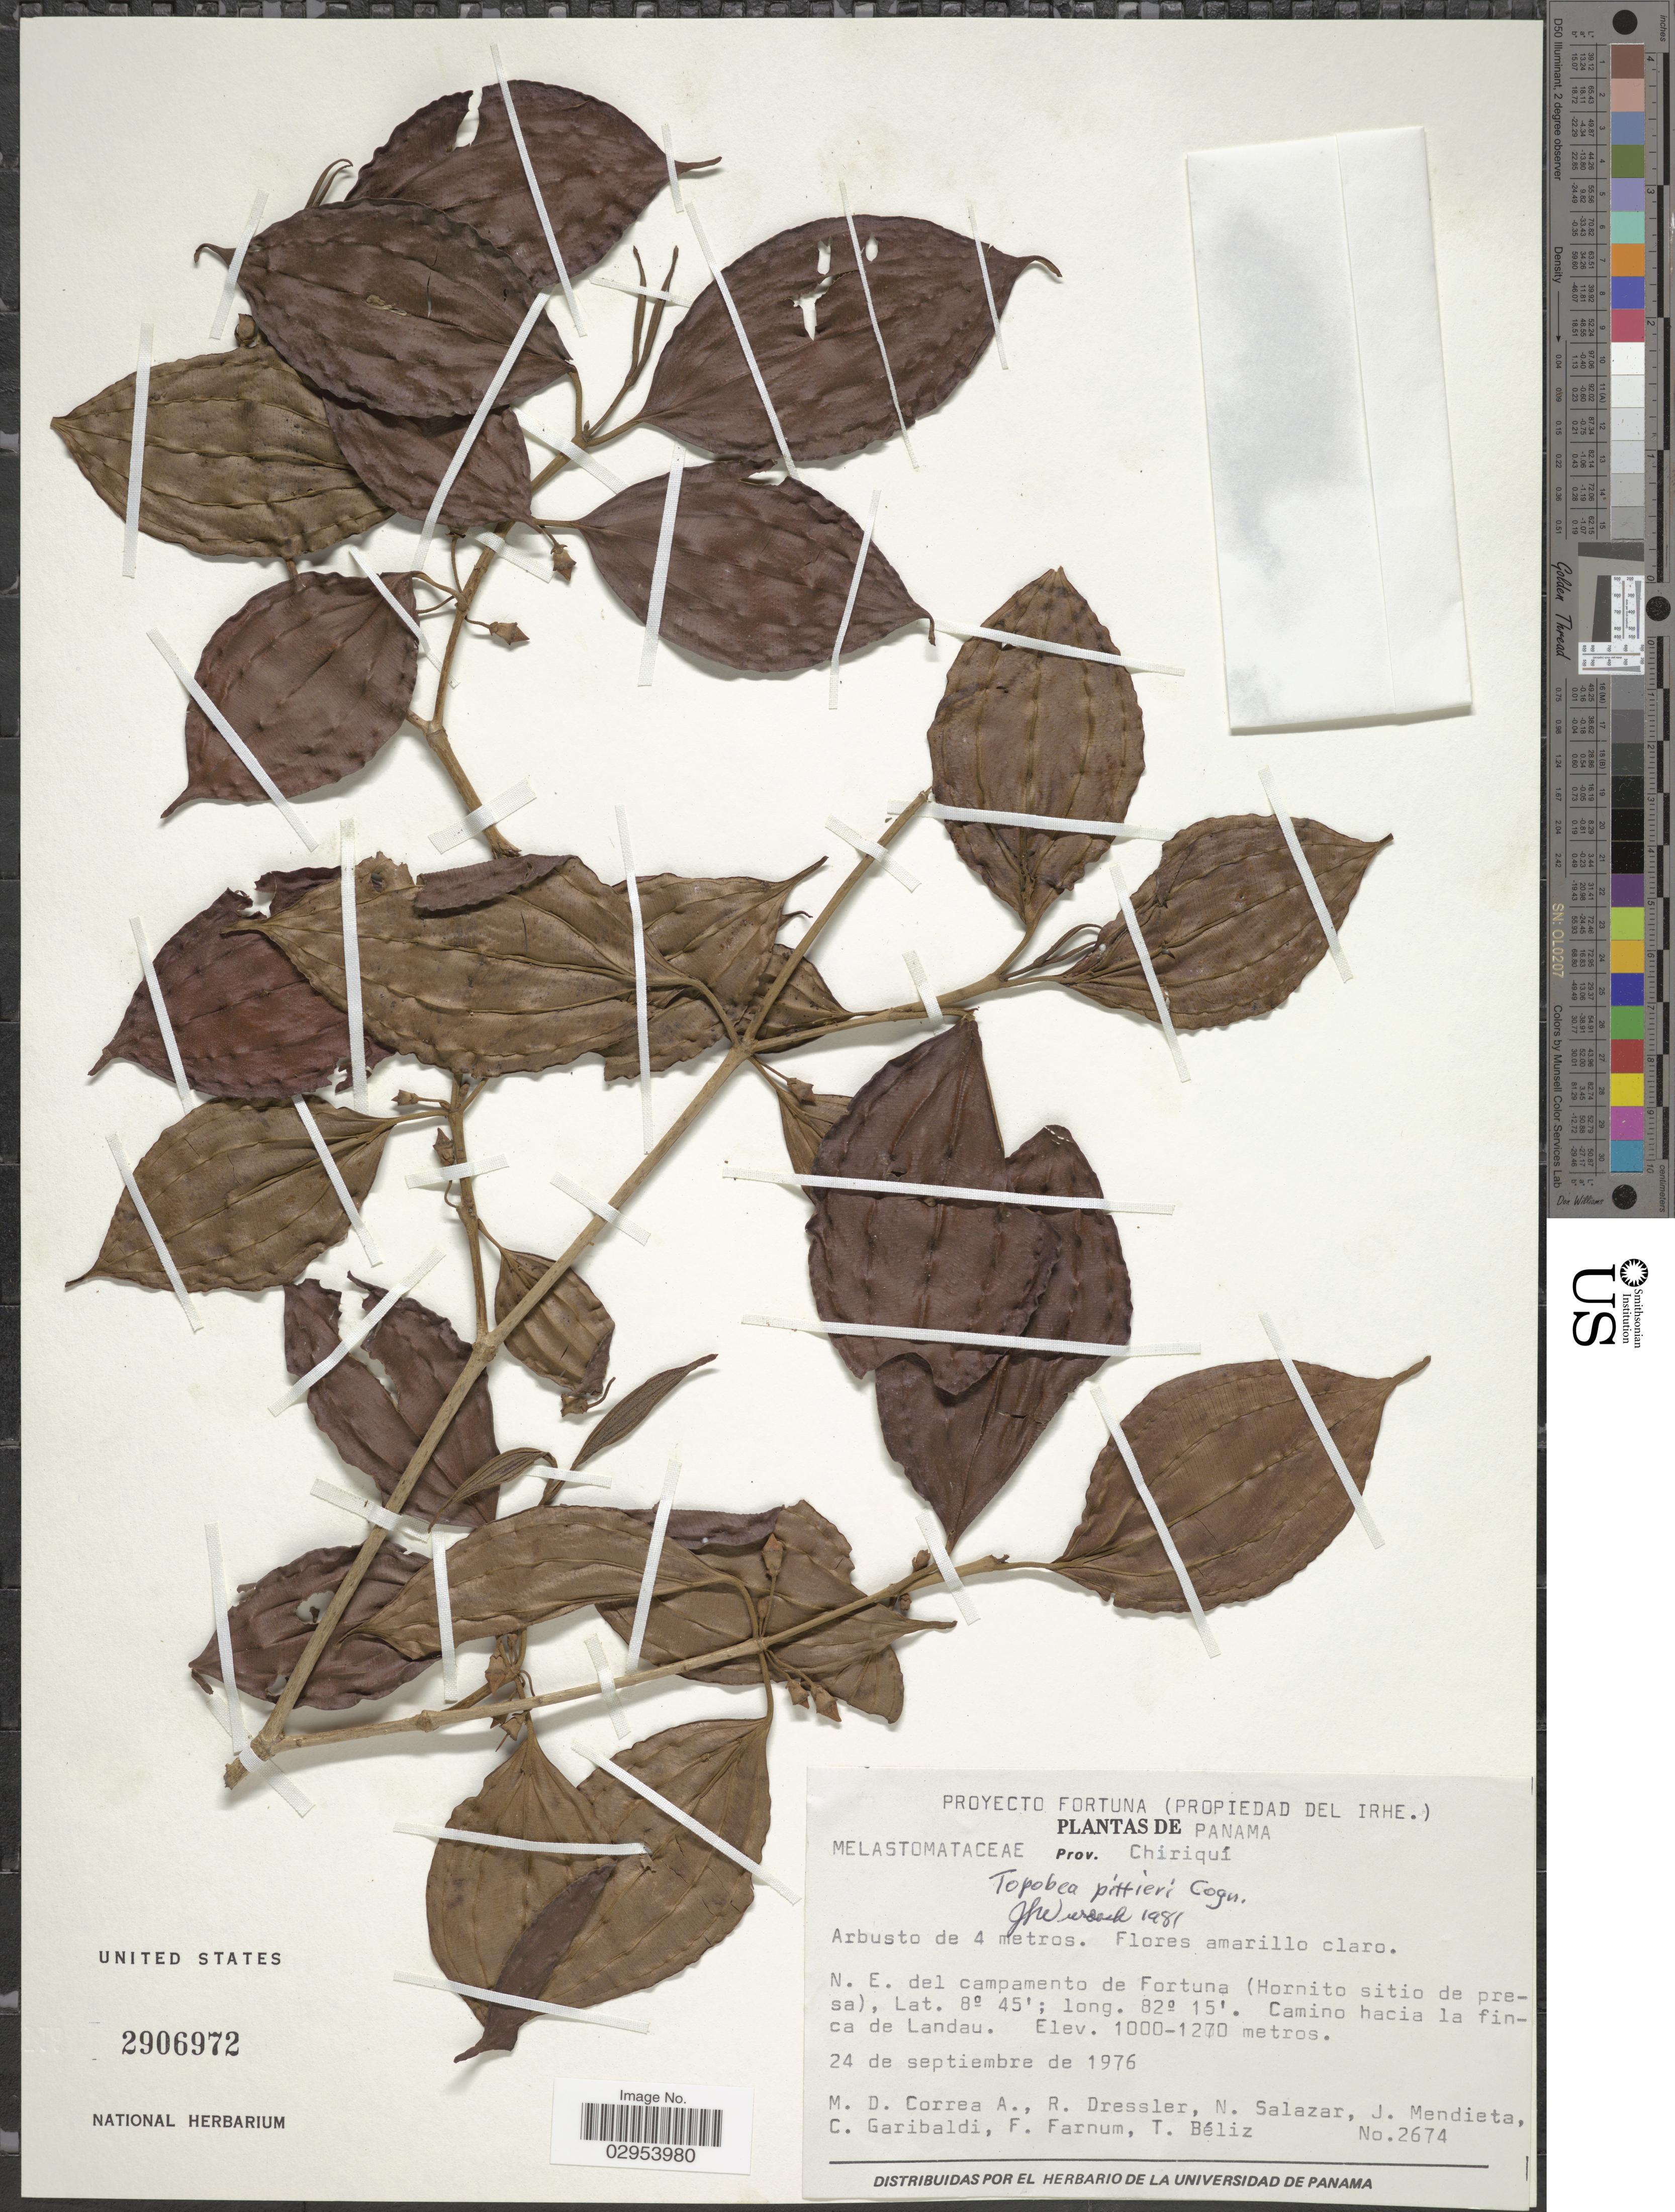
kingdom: Plantae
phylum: Tracheophyta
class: Magnoliopsida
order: Myrtales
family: Melastomataceae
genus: Topobea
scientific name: Topobea pittieri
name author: Cogn.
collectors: M. D. Corrêa-A., R. Dressler, N. Salazar & J. Mendieta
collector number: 2674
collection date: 1976-09-24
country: Panama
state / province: Chiriqui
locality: N. E. del campamento de Fortuna (Hornito sitio de presa). Camino hacia la finca de Landau.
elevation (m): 1000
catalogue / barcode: US 2906972